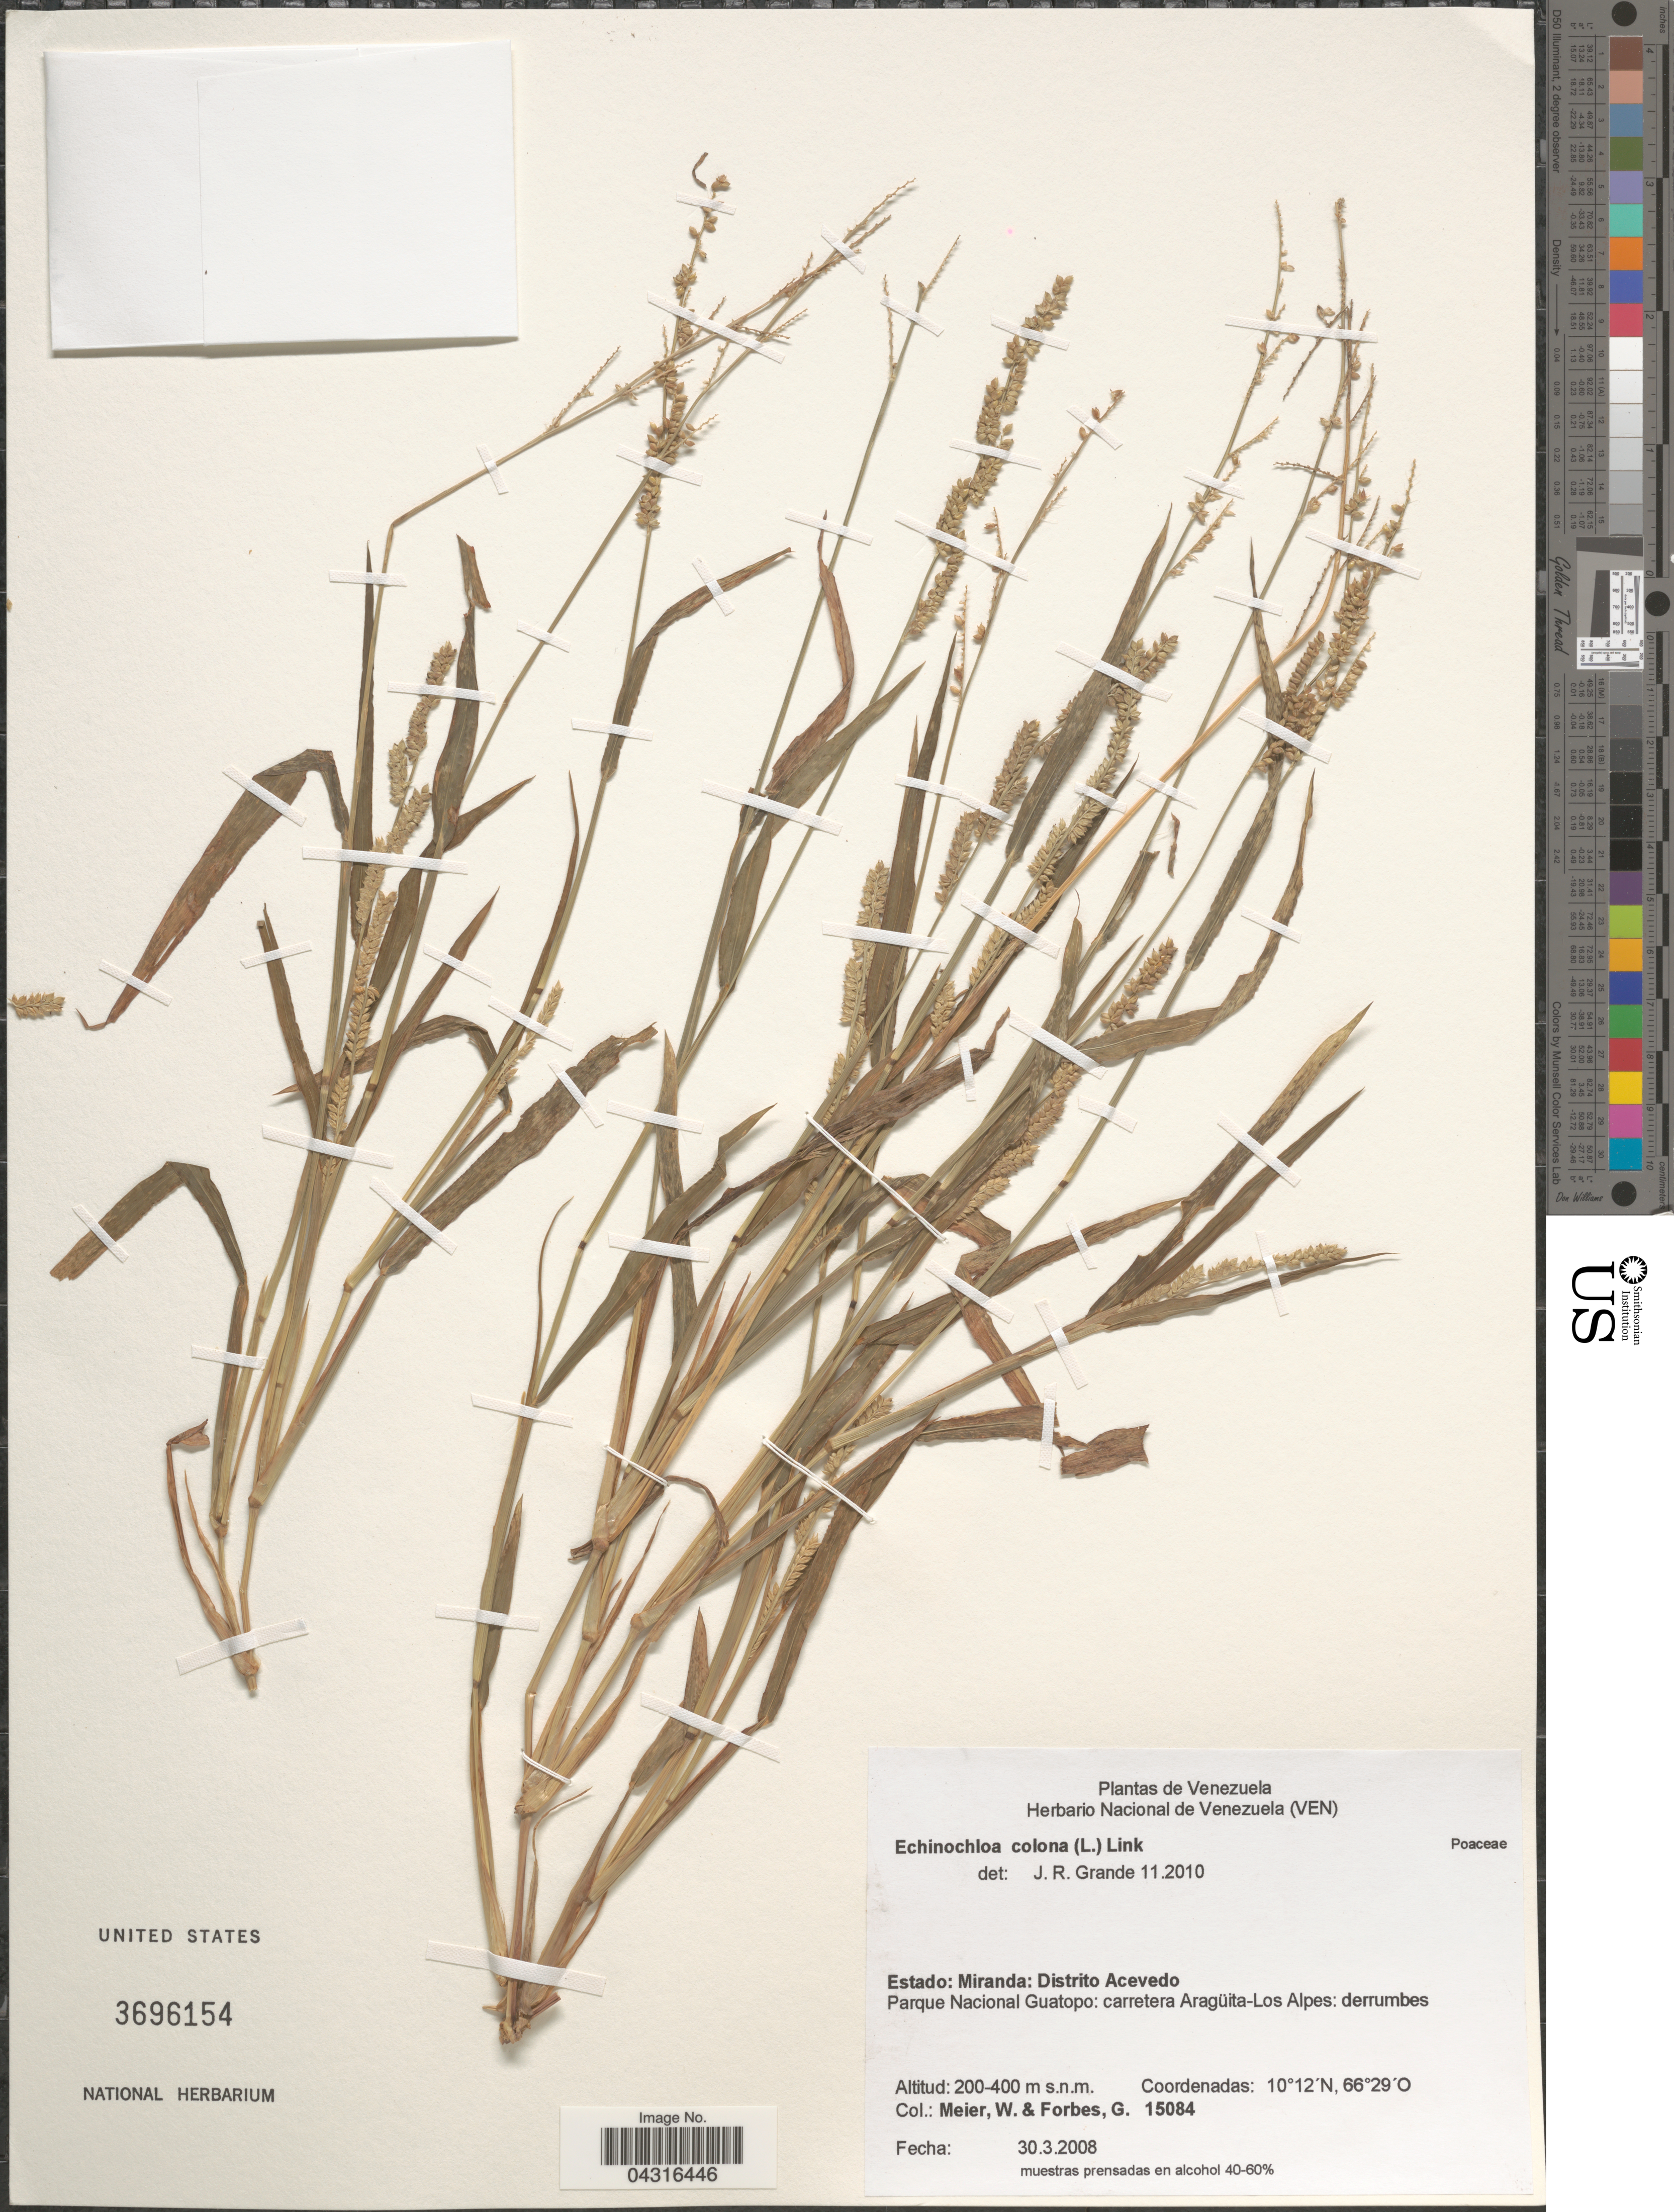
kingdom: Plantae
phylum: Tracheophyta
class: Liliopsida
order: Poales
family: Poaceae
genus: Echinochloa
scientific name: Echinochloa colona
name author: (L.) Link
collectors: W. Meier & G. Forbes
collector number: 15084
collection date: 2008-03-30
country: Venezuela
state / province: Miranda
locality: Distrito Acevedo. Parque Nacional Guatopo: carretera Aragüita- Los Alpes.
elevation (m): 200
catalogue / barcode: US 3696154